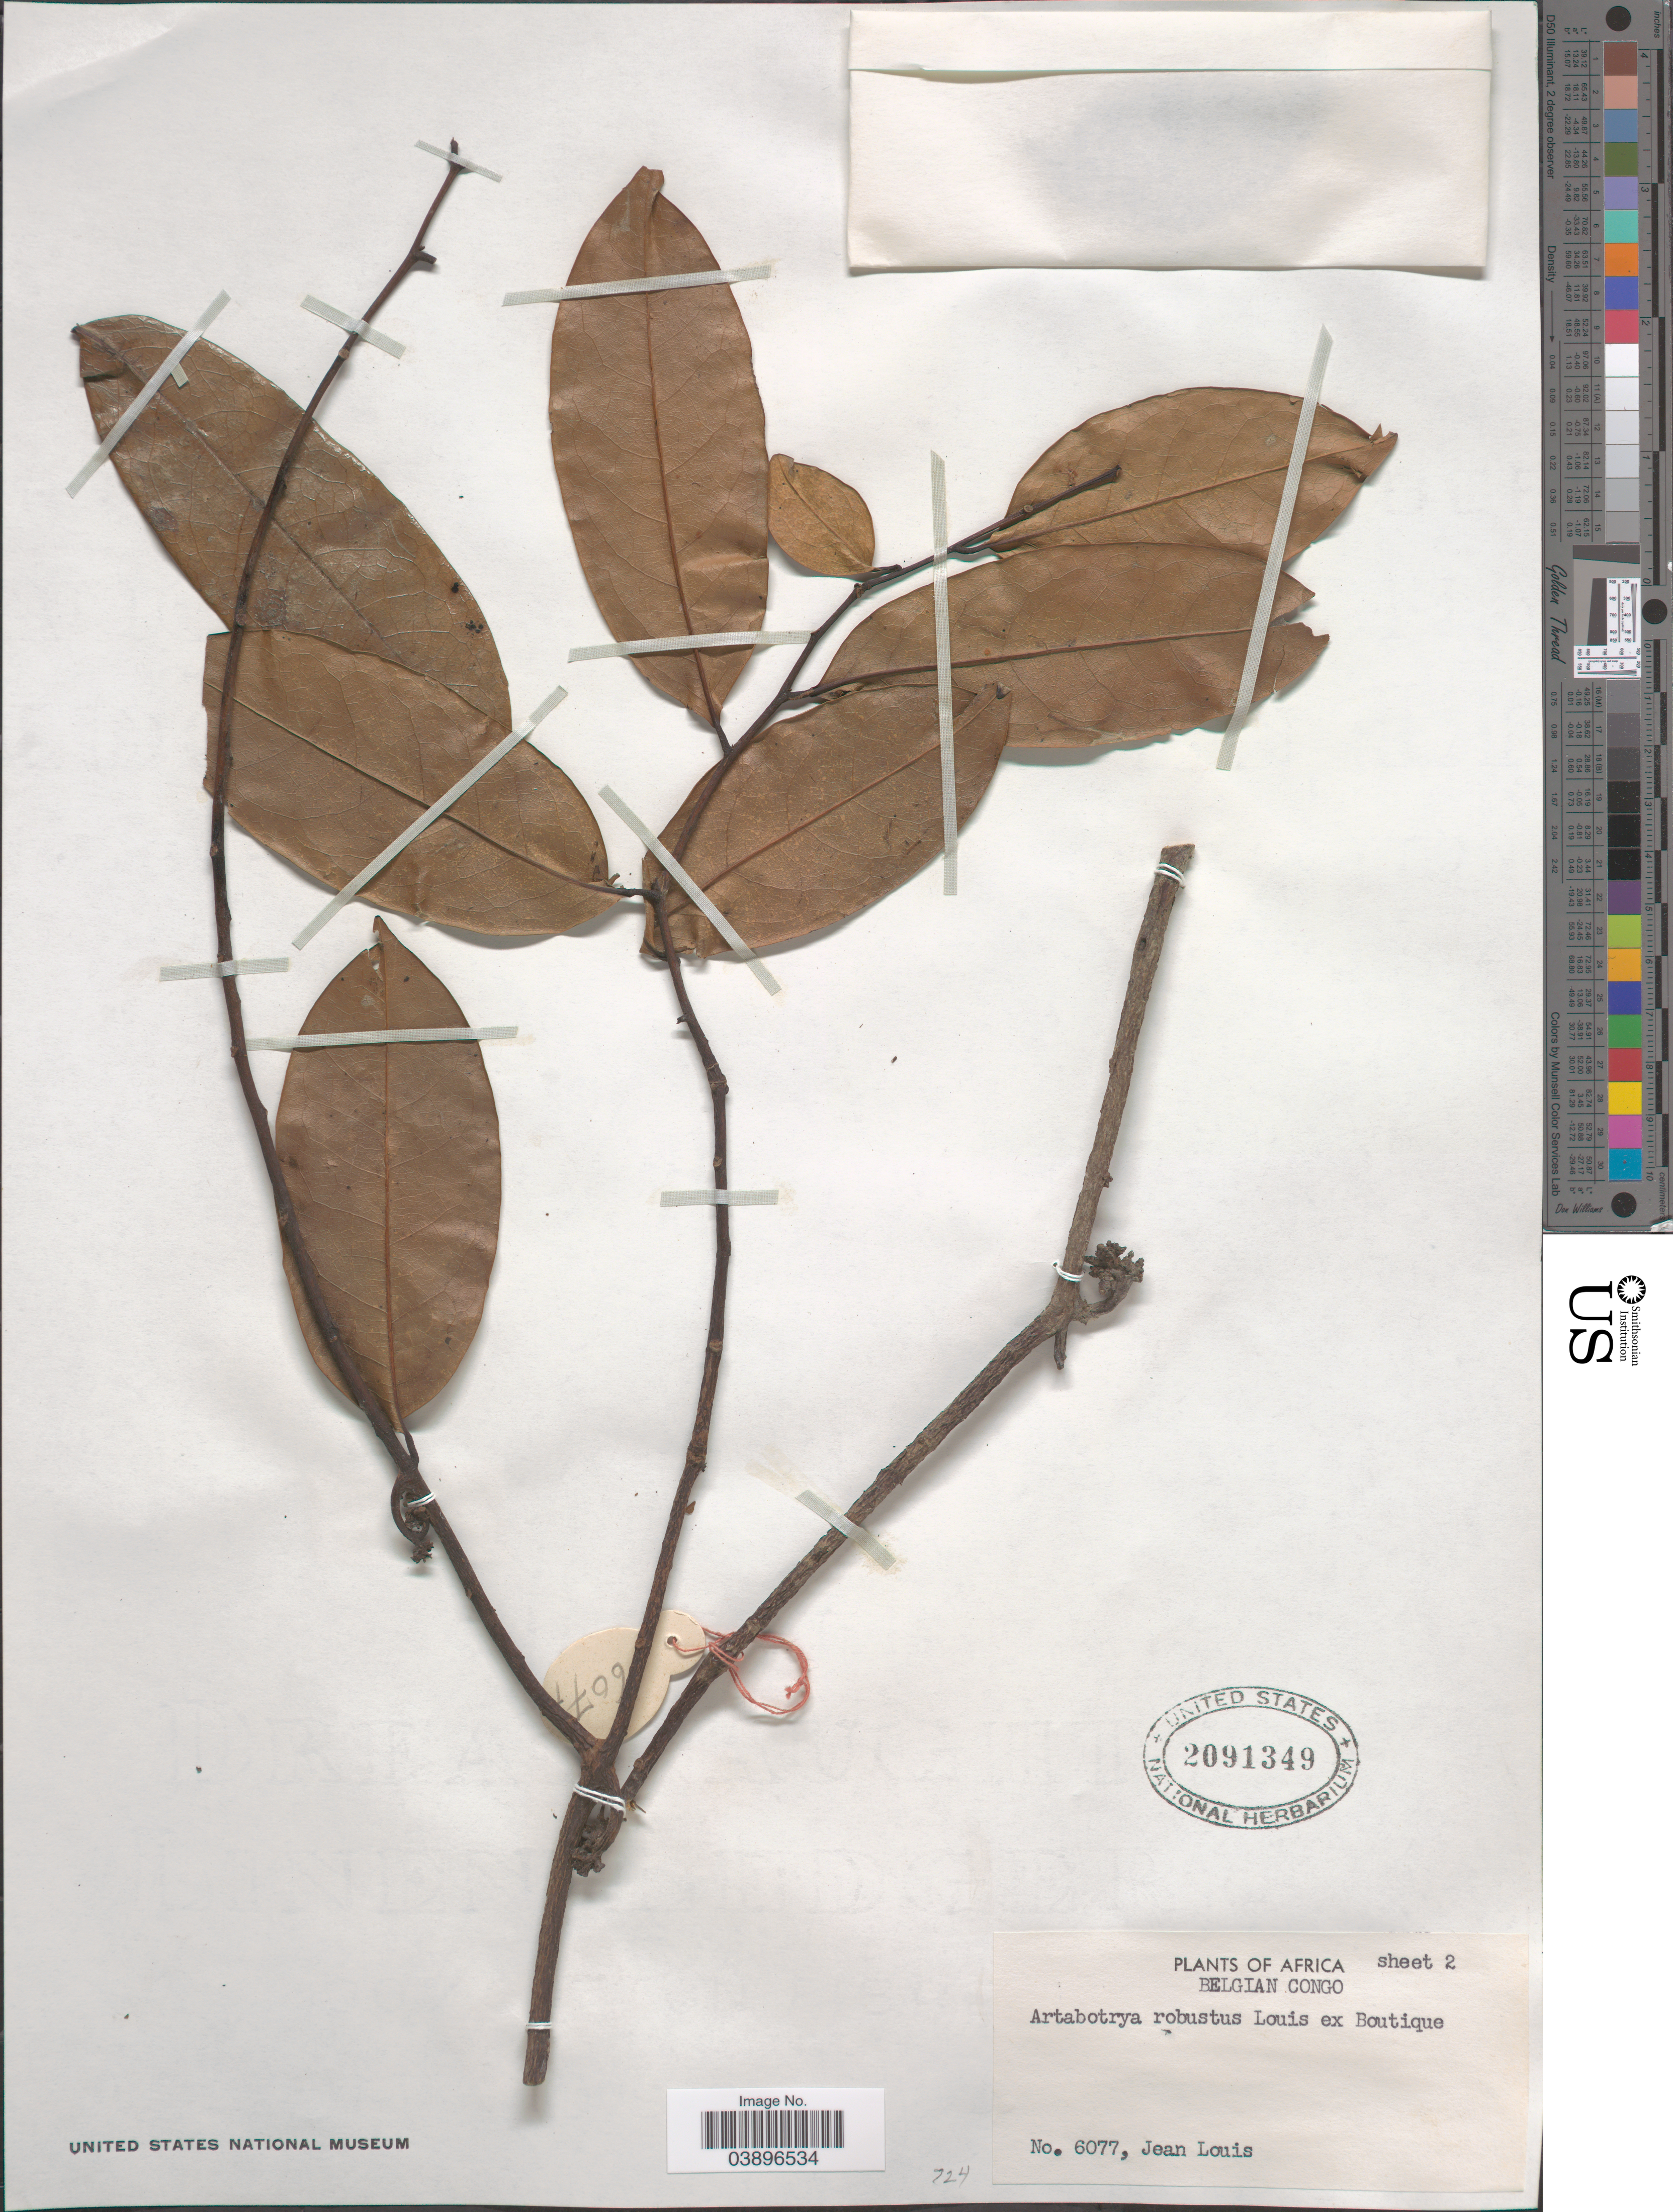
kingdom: Plantae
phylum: Tracheophyta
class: Magnoliopsida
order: Magnoliales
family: Annonaceae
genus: Artabotrys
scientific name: Artabotrys robustus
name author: Louis ex Boutique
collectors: J. Louis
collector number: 6077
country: Congo, Democratic Republic of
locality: Belgian Congo.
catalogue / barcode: US 2091349